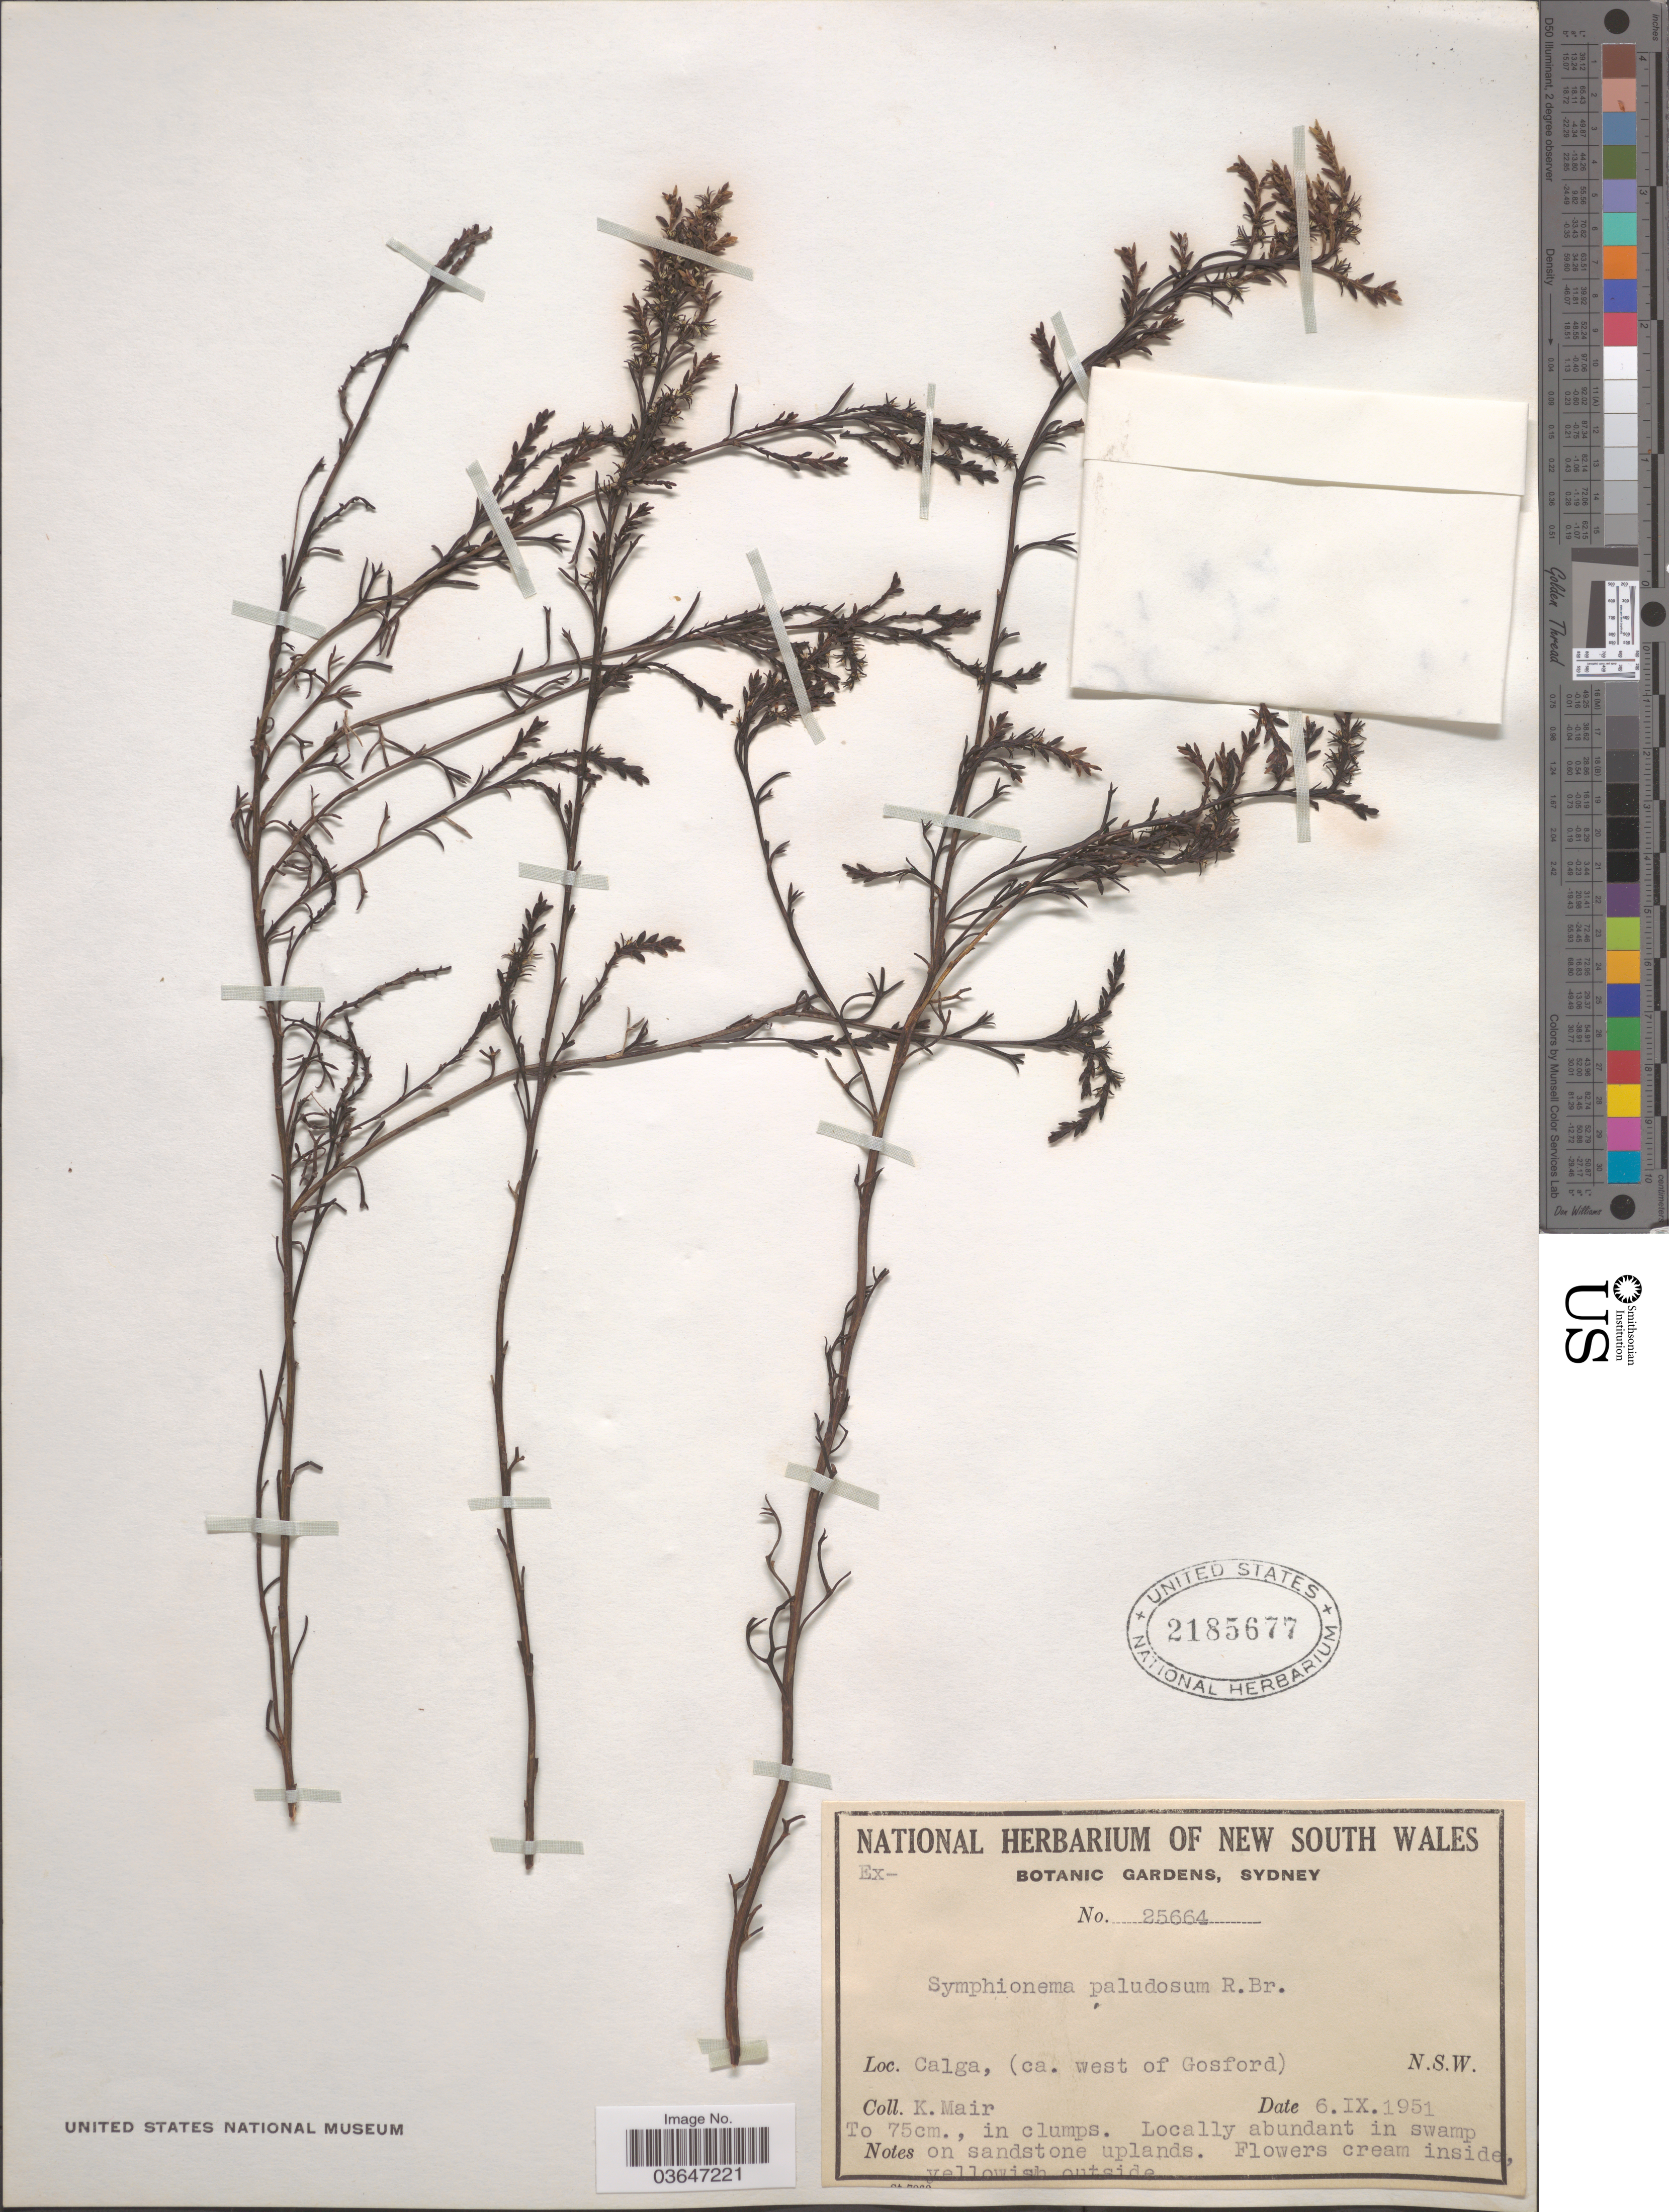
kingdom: Plantae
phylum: Tracheophyta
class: Magnoliopsida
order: Proteales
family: Proteaceae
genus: Symphyonema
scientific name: Symphyonema paludosum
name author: R. Br.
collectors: K. Mair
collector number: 25664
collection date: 1951-09-06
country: Australia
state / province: New South Wales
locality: Calga, (ca. west of Gosford).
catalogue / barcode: US 2185677